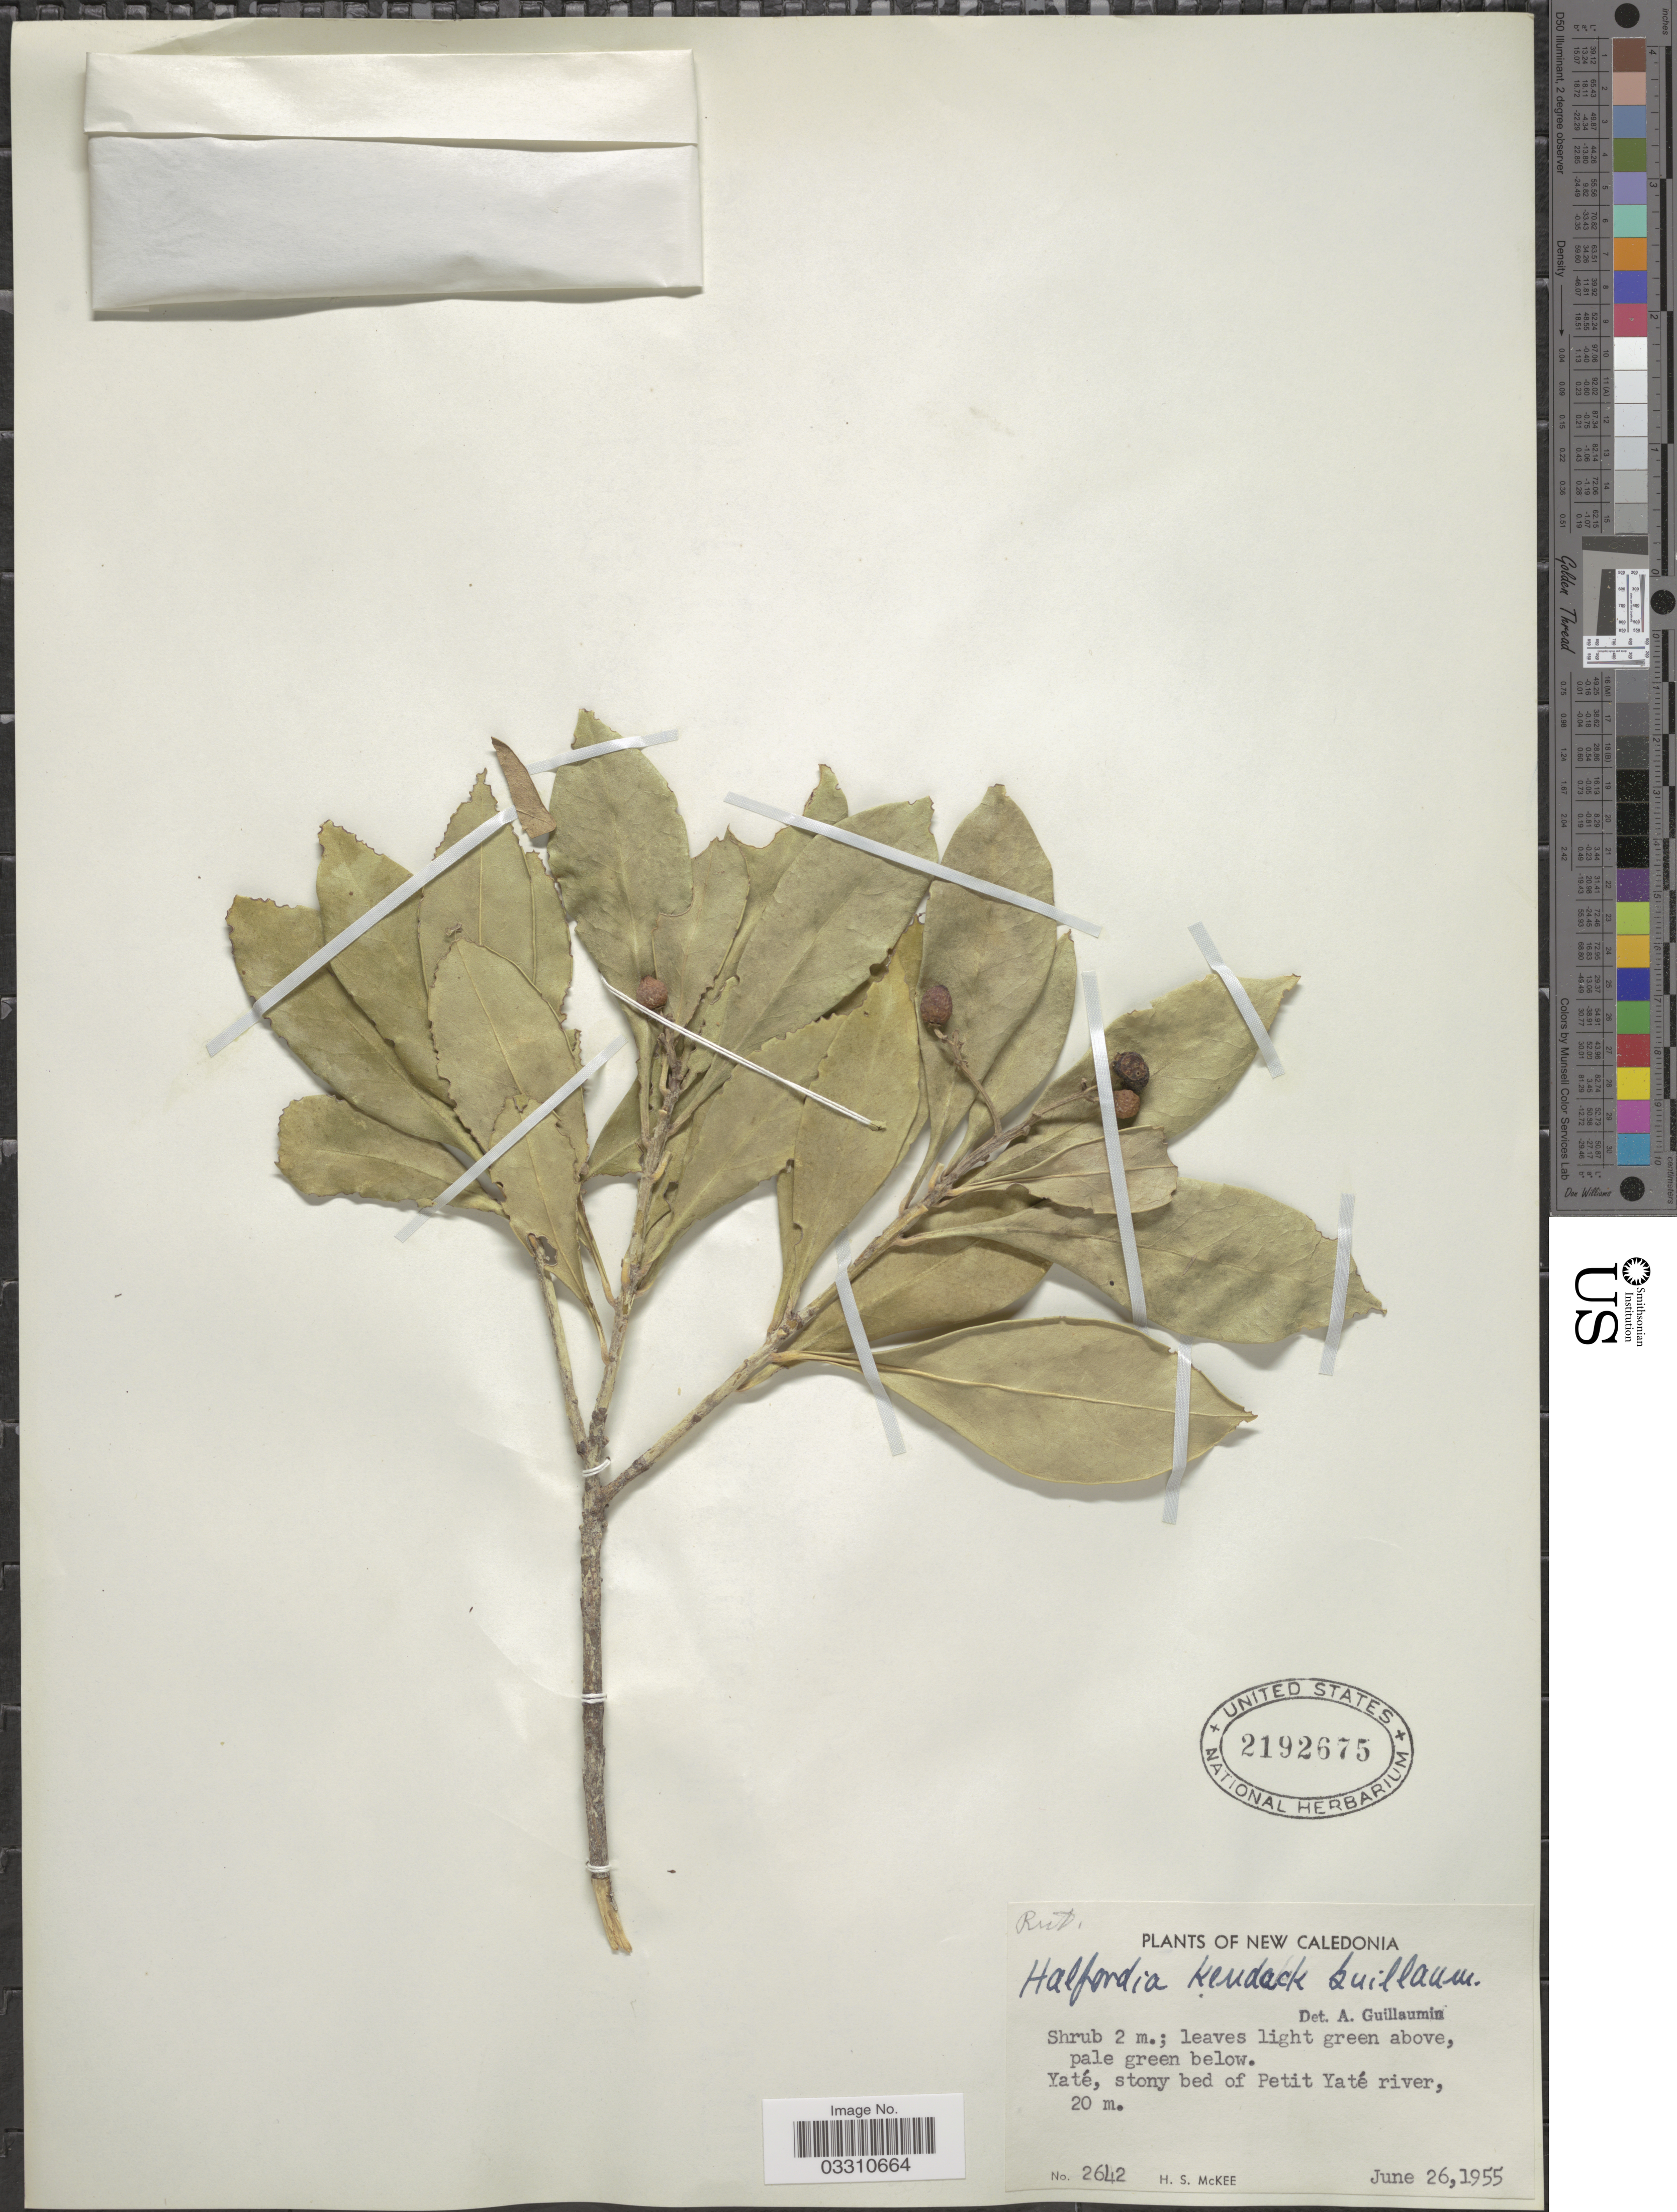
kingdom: Plantae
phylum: Tracheophyta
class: Magnoliopsida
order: Sapindales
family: Rutaceae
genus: Halfordia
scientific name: Halfordia kendack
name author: (Montrouz.) Guillaumin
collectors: H. S. McKee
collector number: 2642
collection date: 1955-06-26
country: New Caledonia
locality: Yaté, stony bed of petit Yaté river.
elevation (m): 20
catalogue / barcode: US 2192675